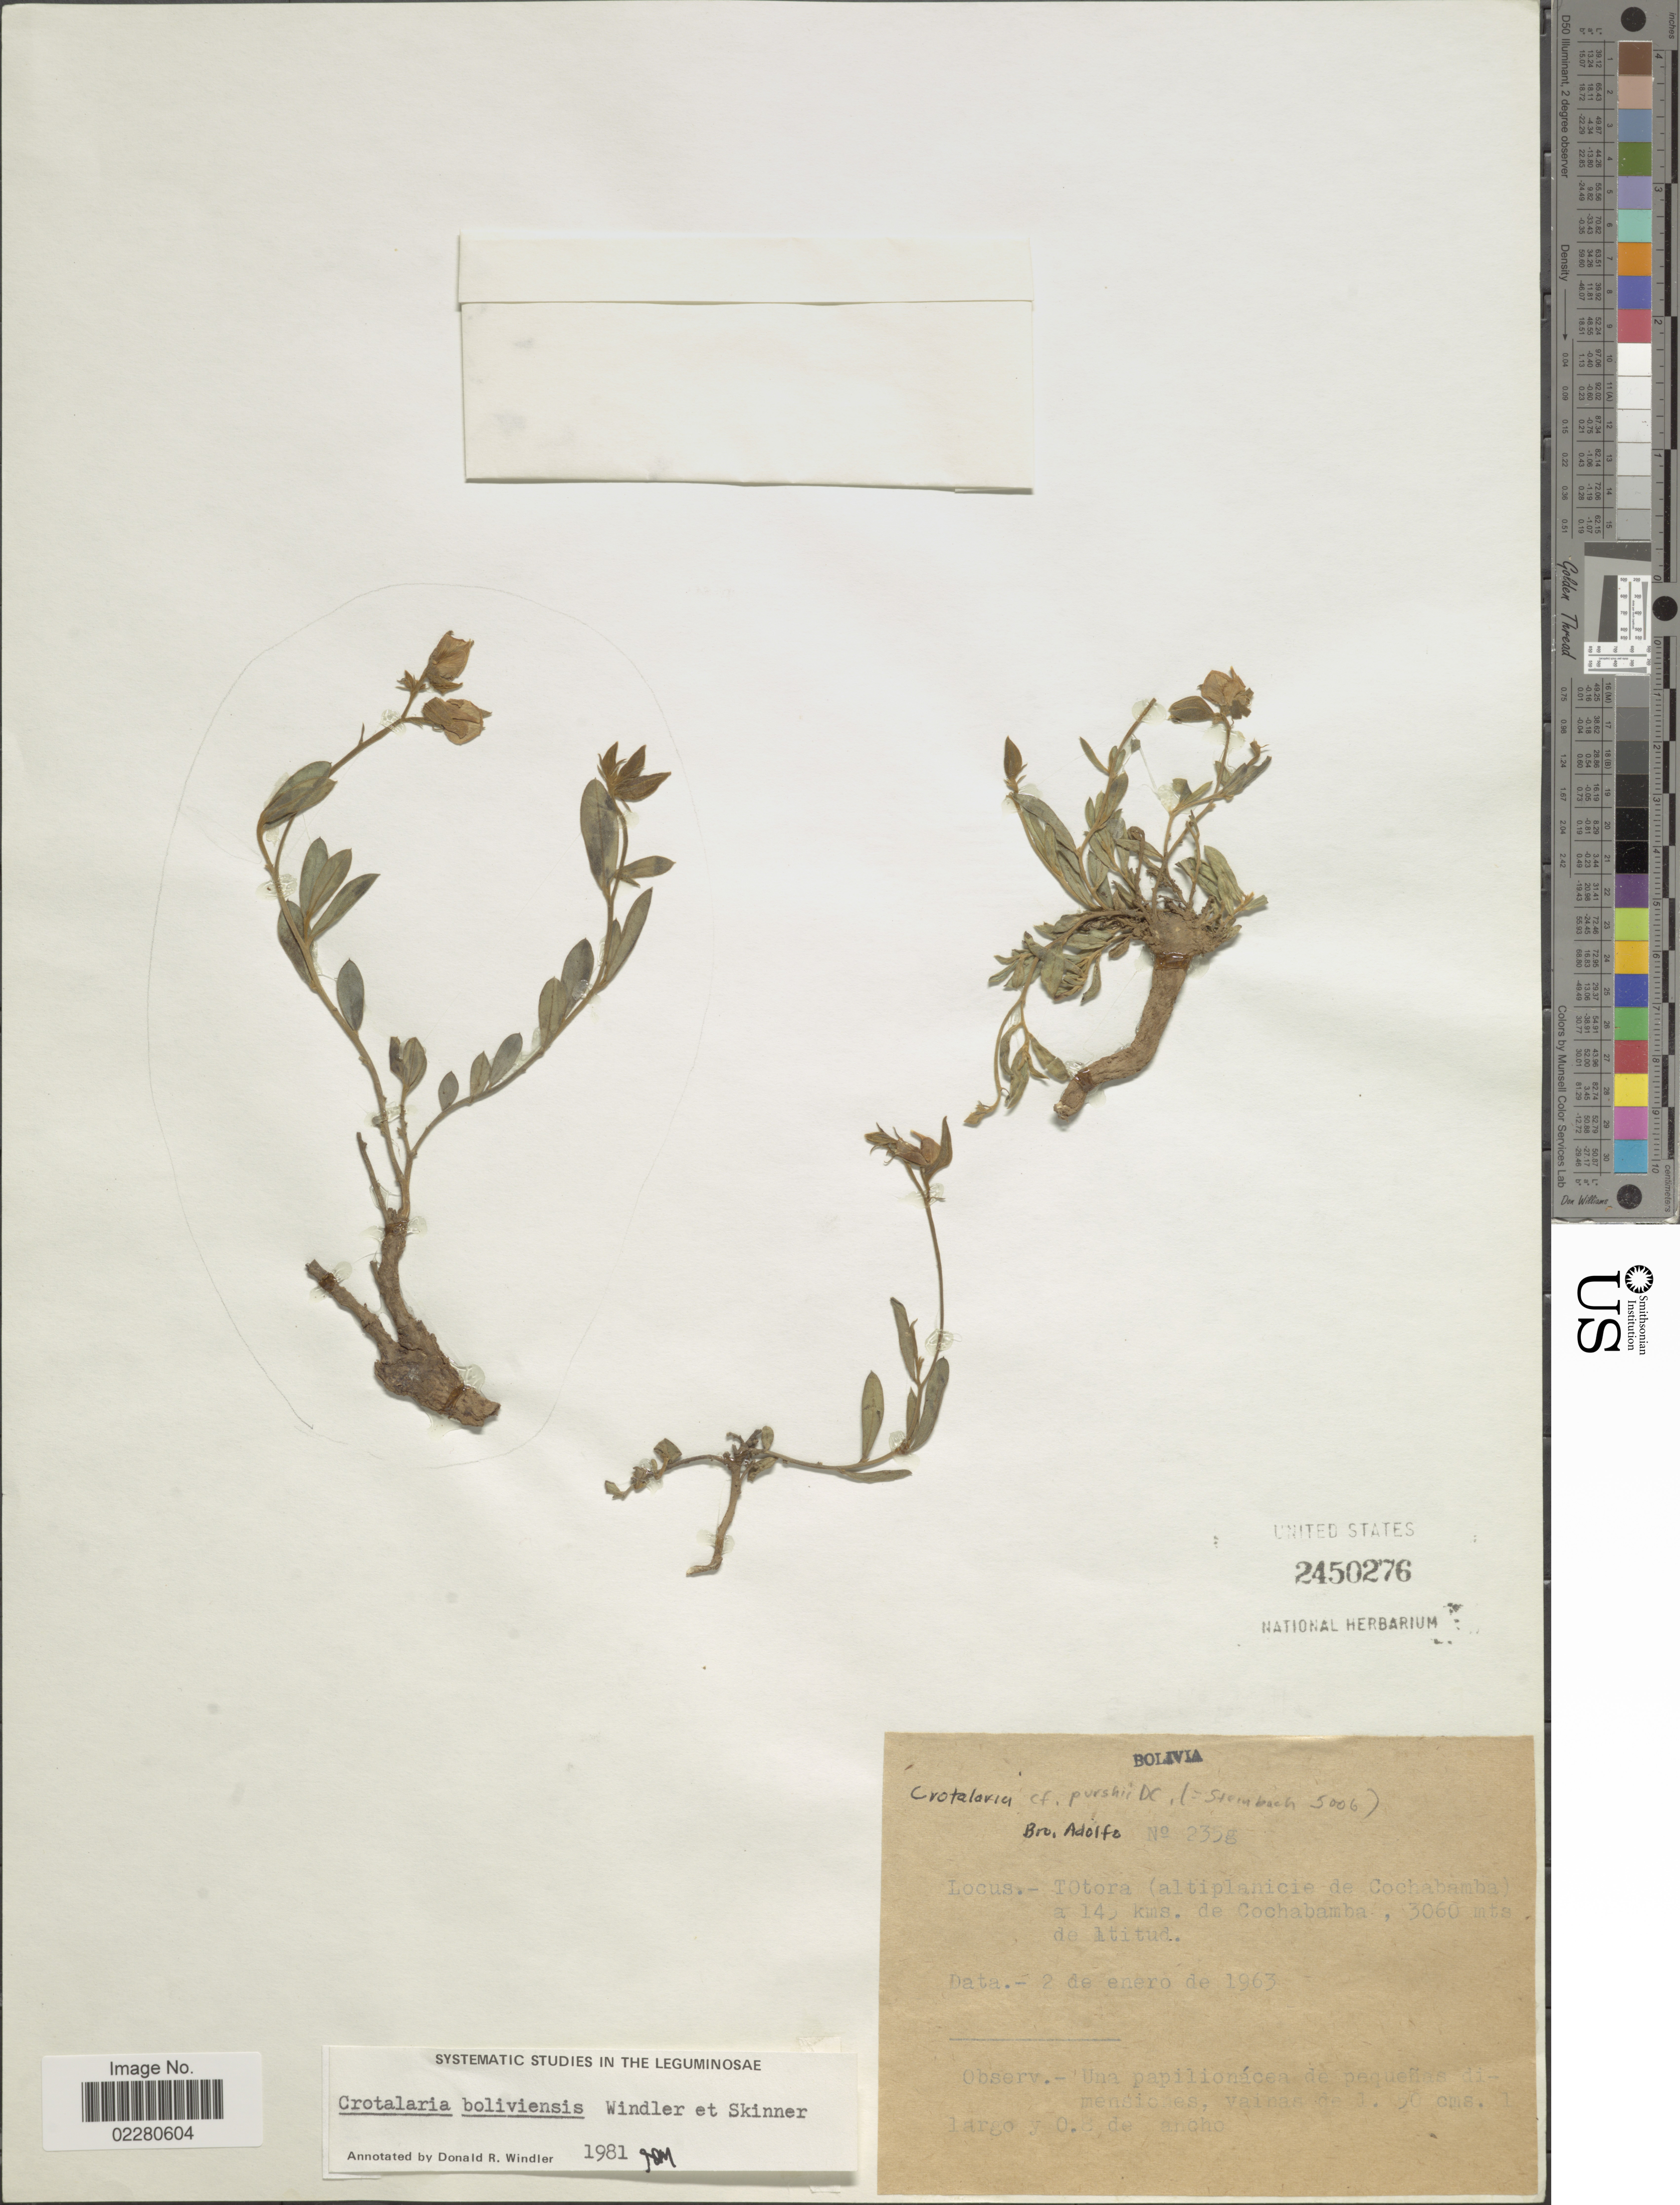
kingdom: Plantae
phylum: Tracheophyta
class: Magnoliopsida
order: Fabales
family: Fabaceae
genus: Crotalaria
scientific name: Crotalaria boliviensis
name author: Windler & S.G. Skinner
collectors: Bro. Adolfo M.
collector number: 235g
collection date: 1963-01-02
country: Bolivia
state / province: Cochabamba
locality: Totora (altiplanicie de Cochabamba) a 145 kms. de Cochabamba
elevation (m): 3060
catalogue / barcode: US 2450276